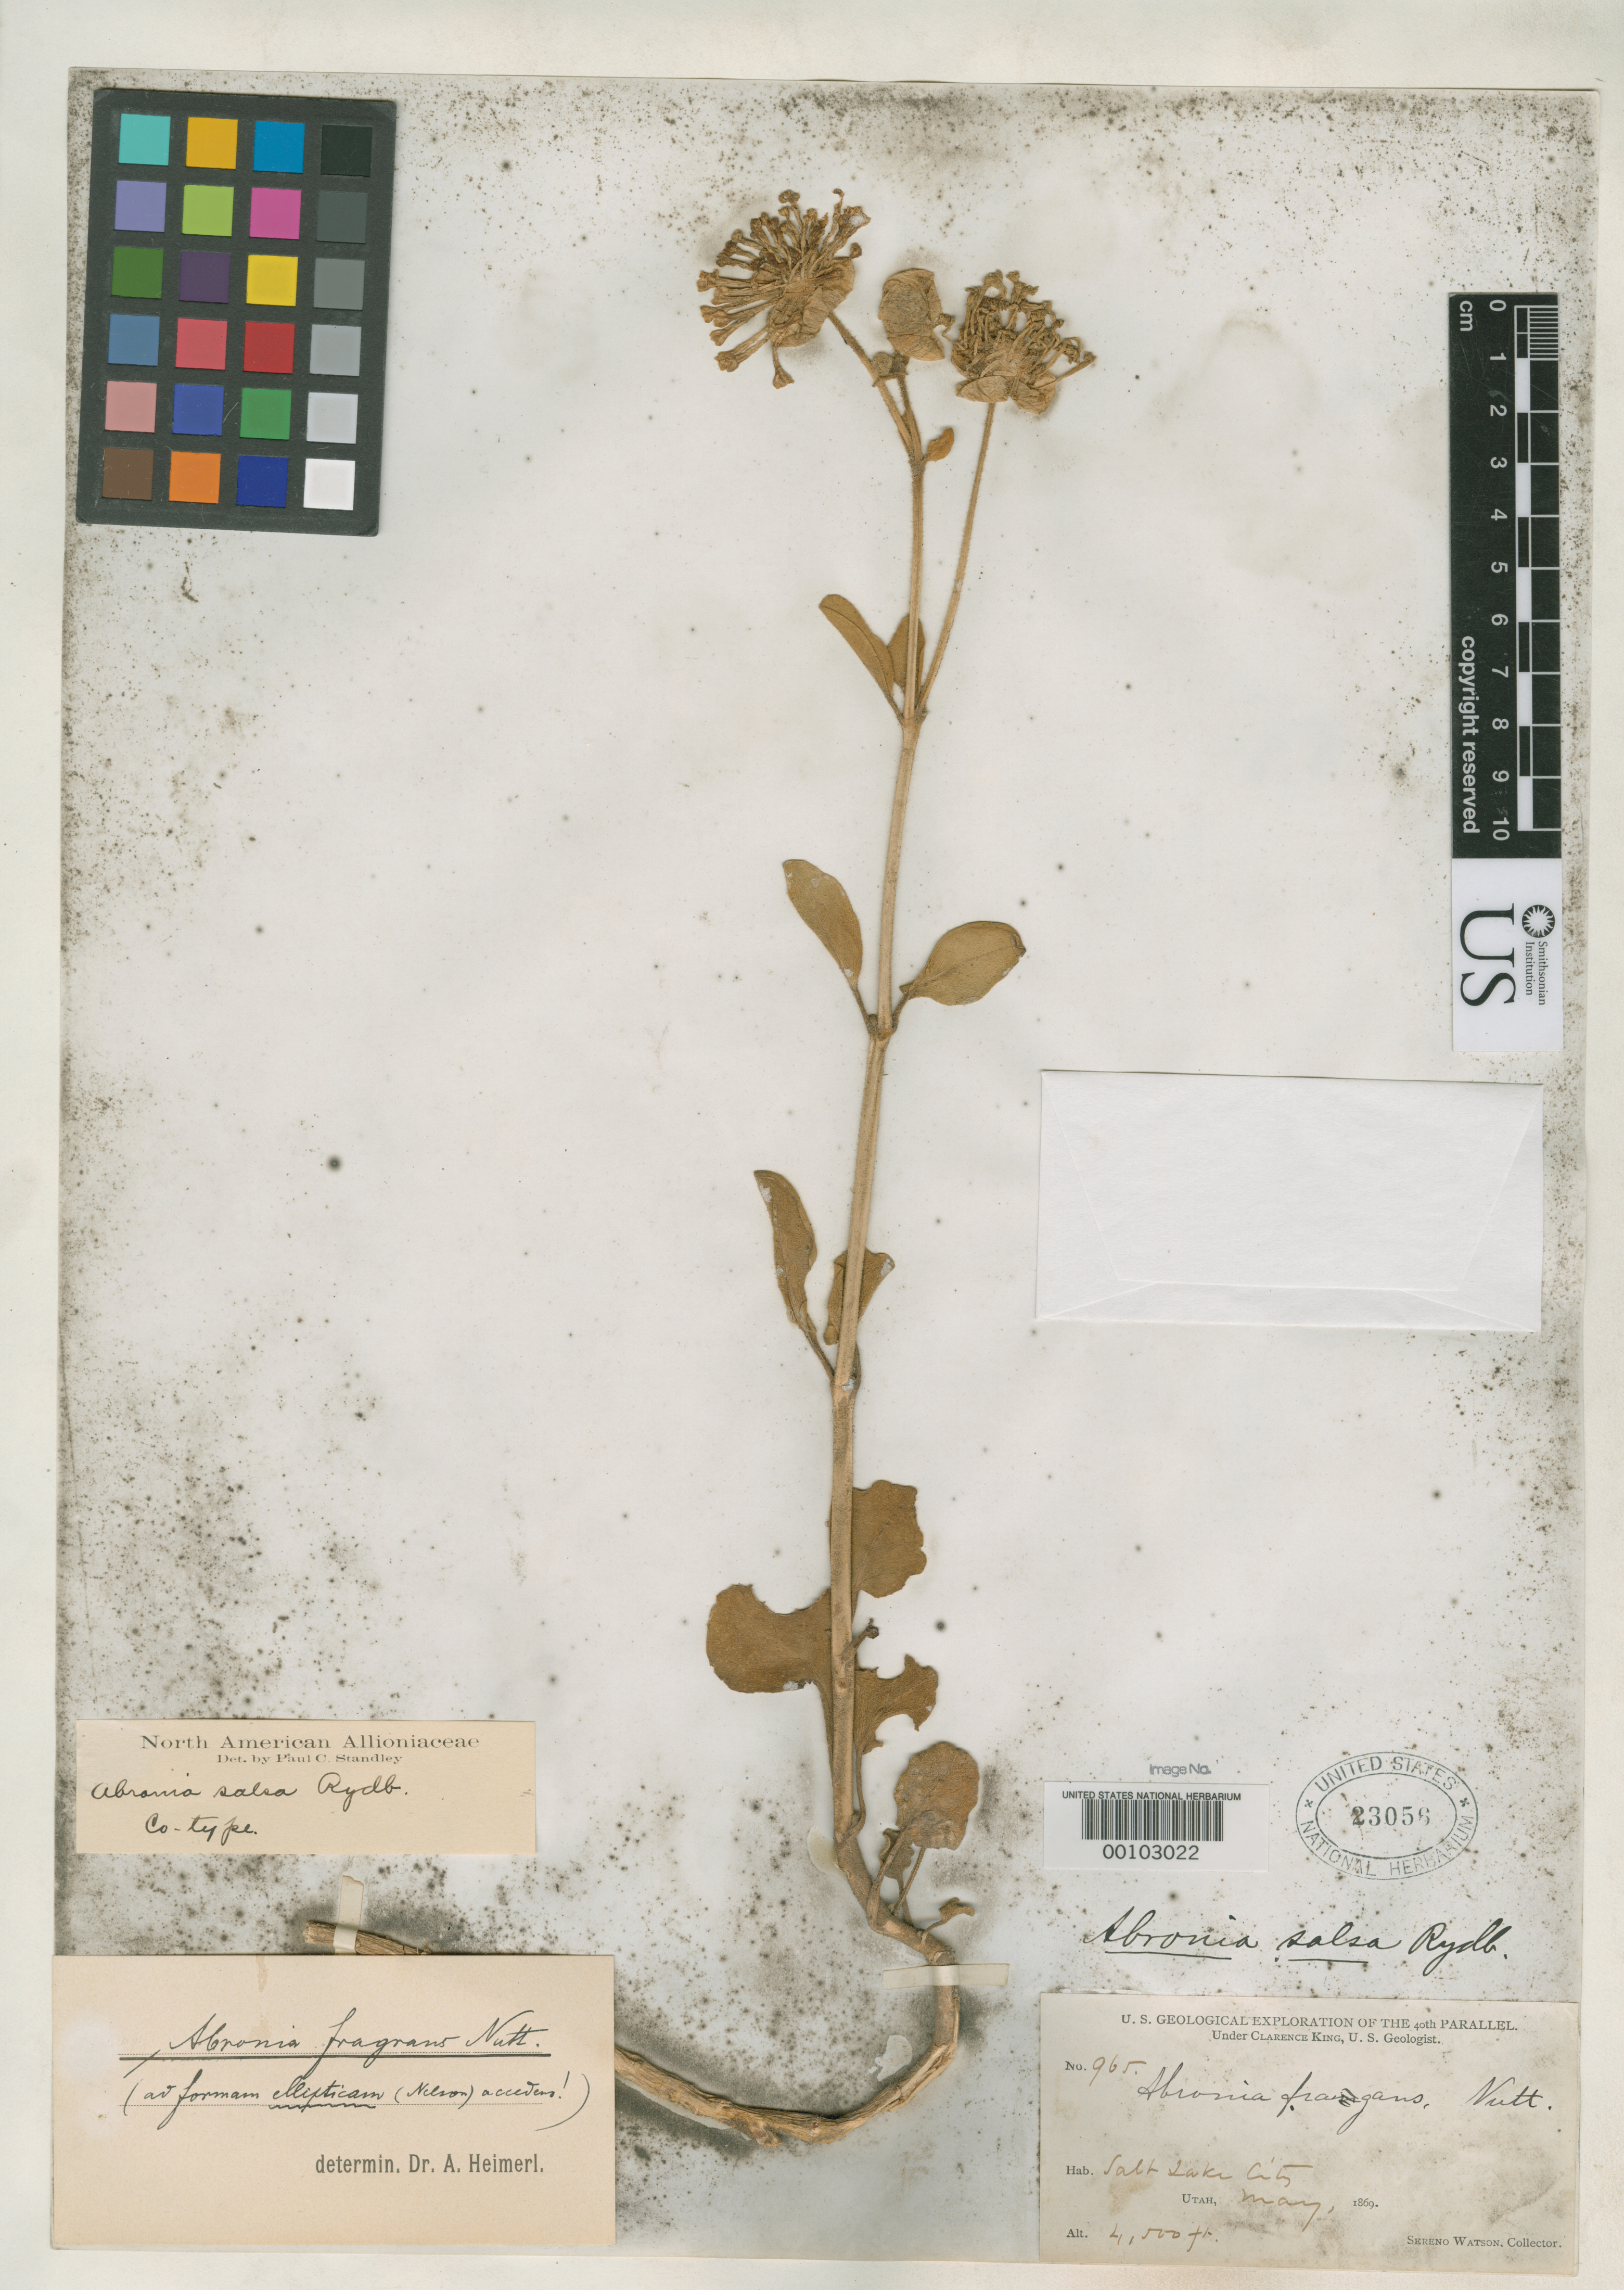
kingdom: Plantae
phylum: Tracheophyta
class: Magnoliopsida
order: Caryophyllales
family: Nyctaginaceae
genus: Abronia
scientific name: Abronia salsa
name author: Rydb.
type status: Isotype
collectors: S. Watson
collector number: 965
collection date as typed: May 1869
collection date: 1869-05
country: United States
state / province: Utah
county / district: Salt Lake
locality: Salt Lake City.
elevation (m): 1372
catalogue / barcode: US 23056